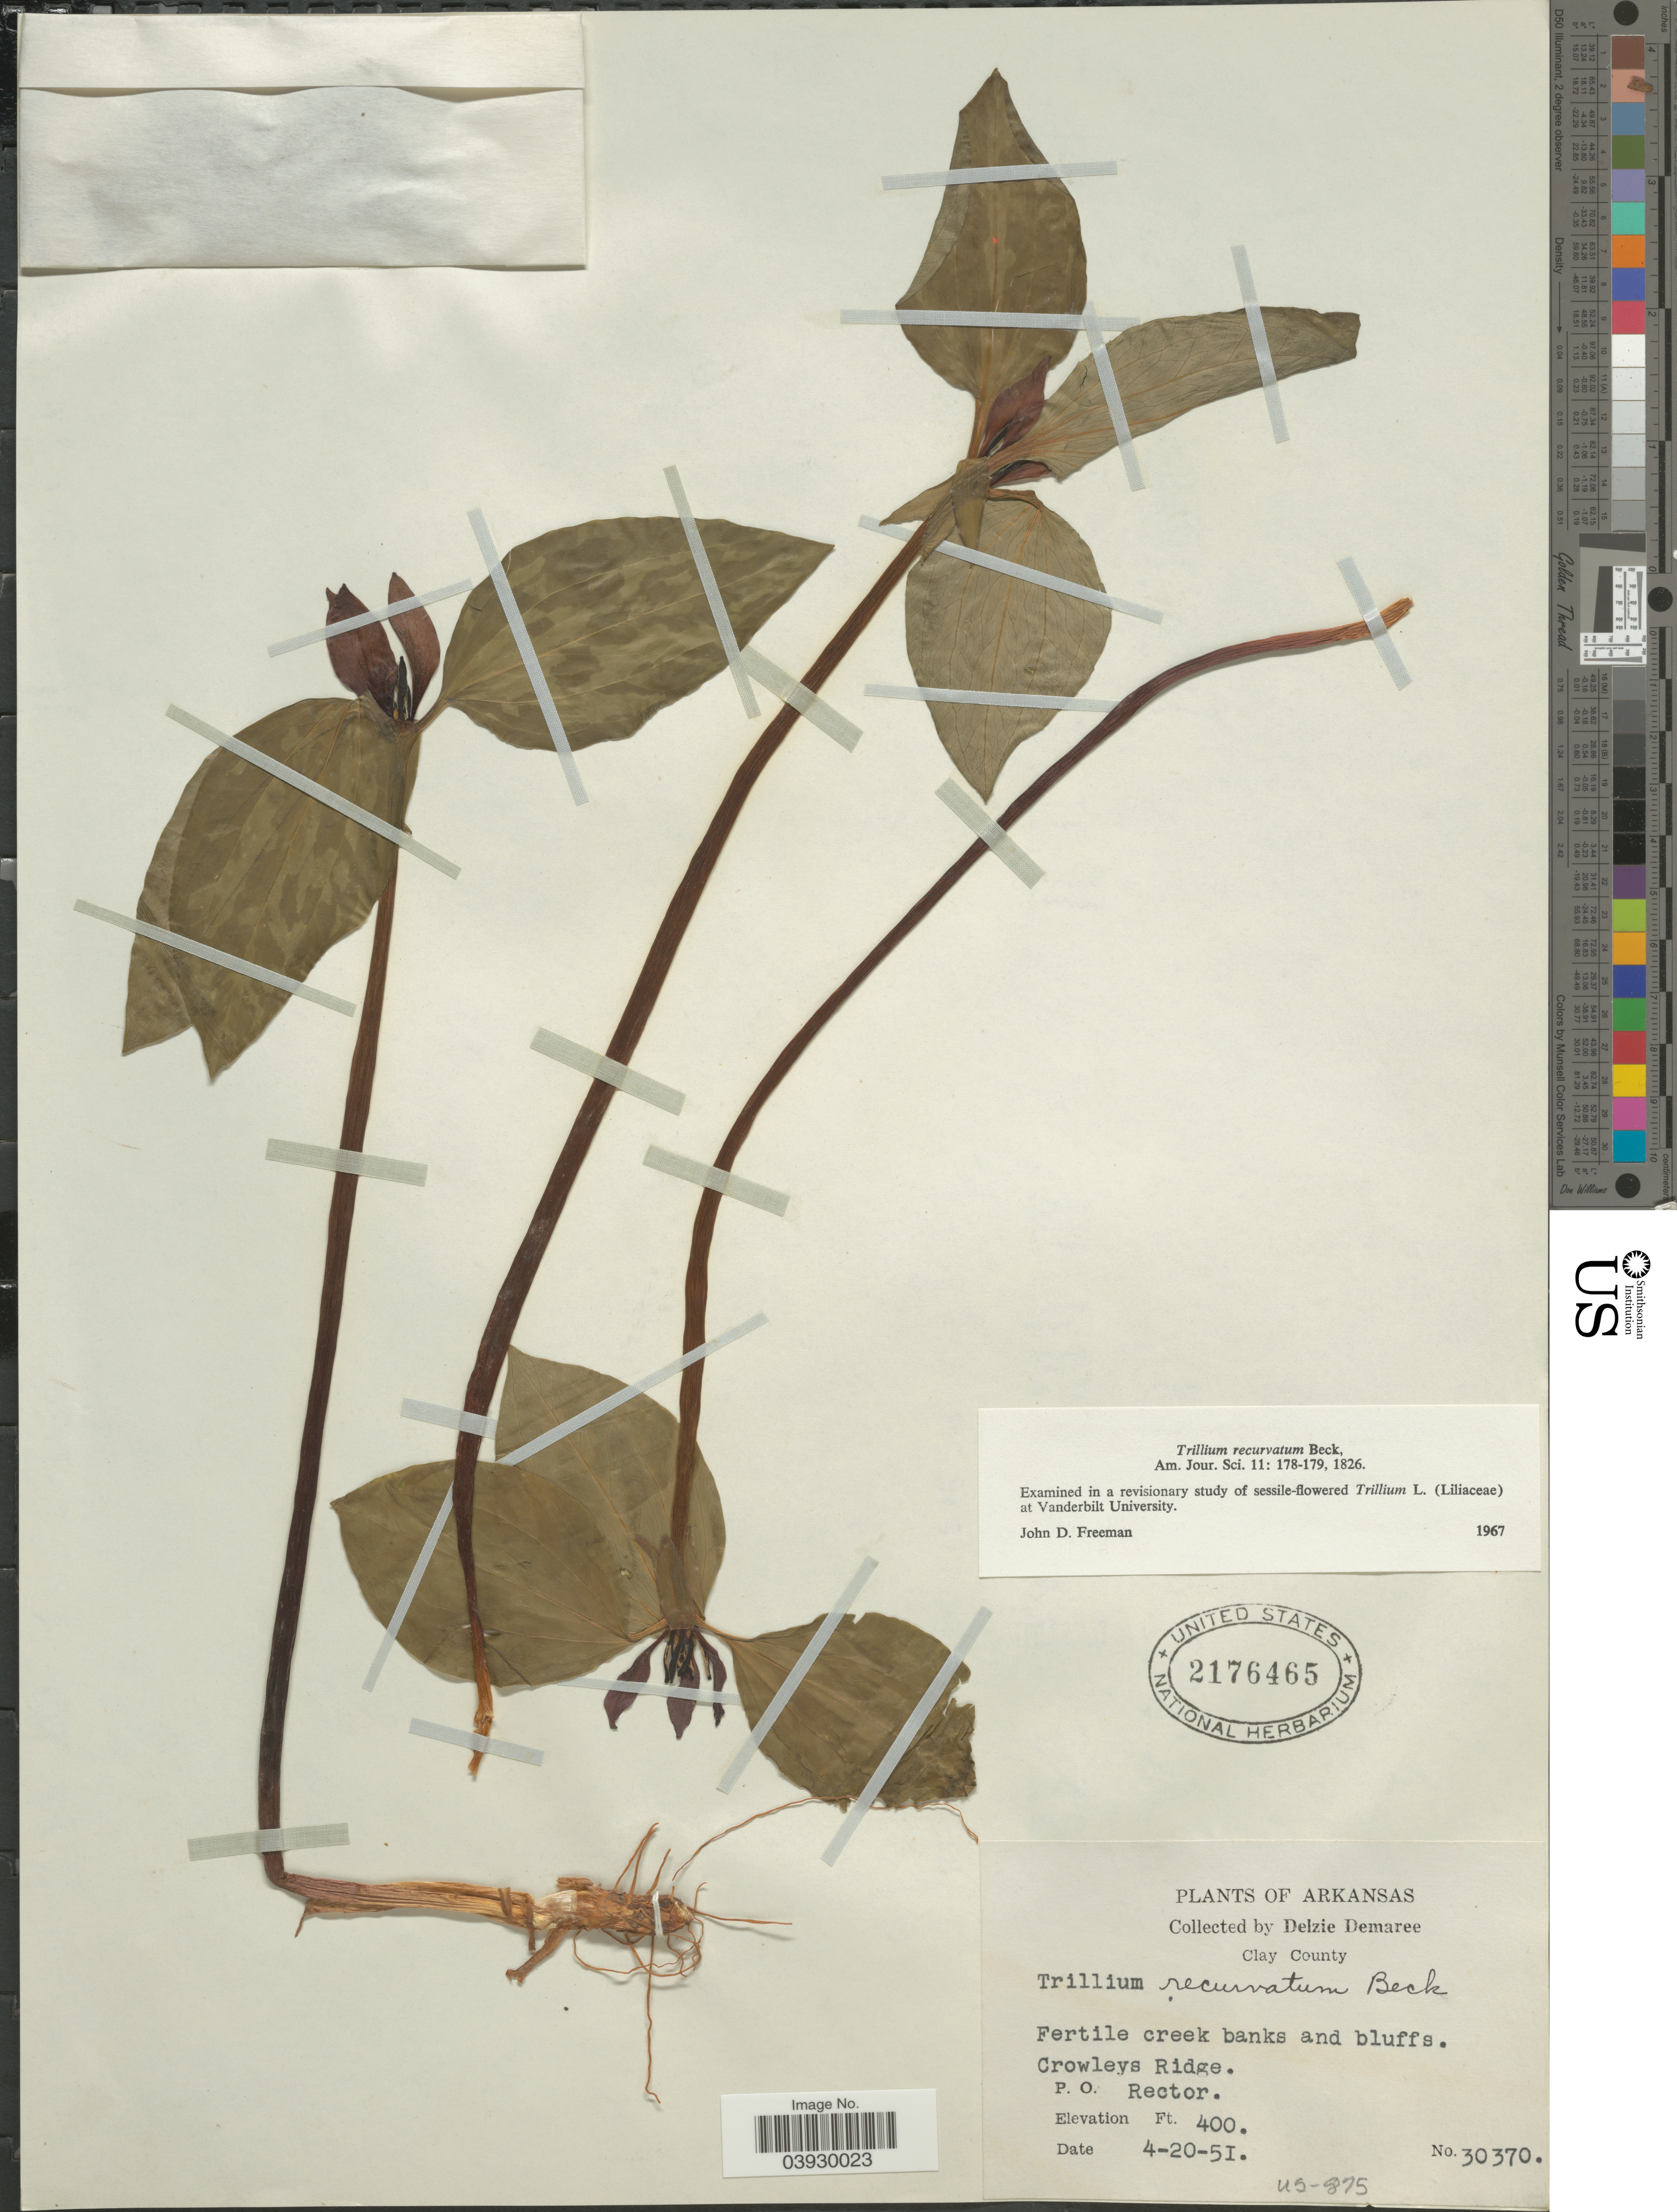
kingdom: Plantae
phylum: Tracheophyta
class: Liliopsida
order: Liliales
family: Melanthiaceae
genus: Trillium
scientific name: Trillium recurvatum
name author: L.C. Beck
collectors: D. Demaree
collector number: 30370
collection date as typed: Transcribed d/m/y: 20/4/51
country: United States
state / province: Arkansas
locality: Clay County. Crowleys Ridge. P. O. Rector.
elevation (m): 122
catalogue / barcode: US 2176465